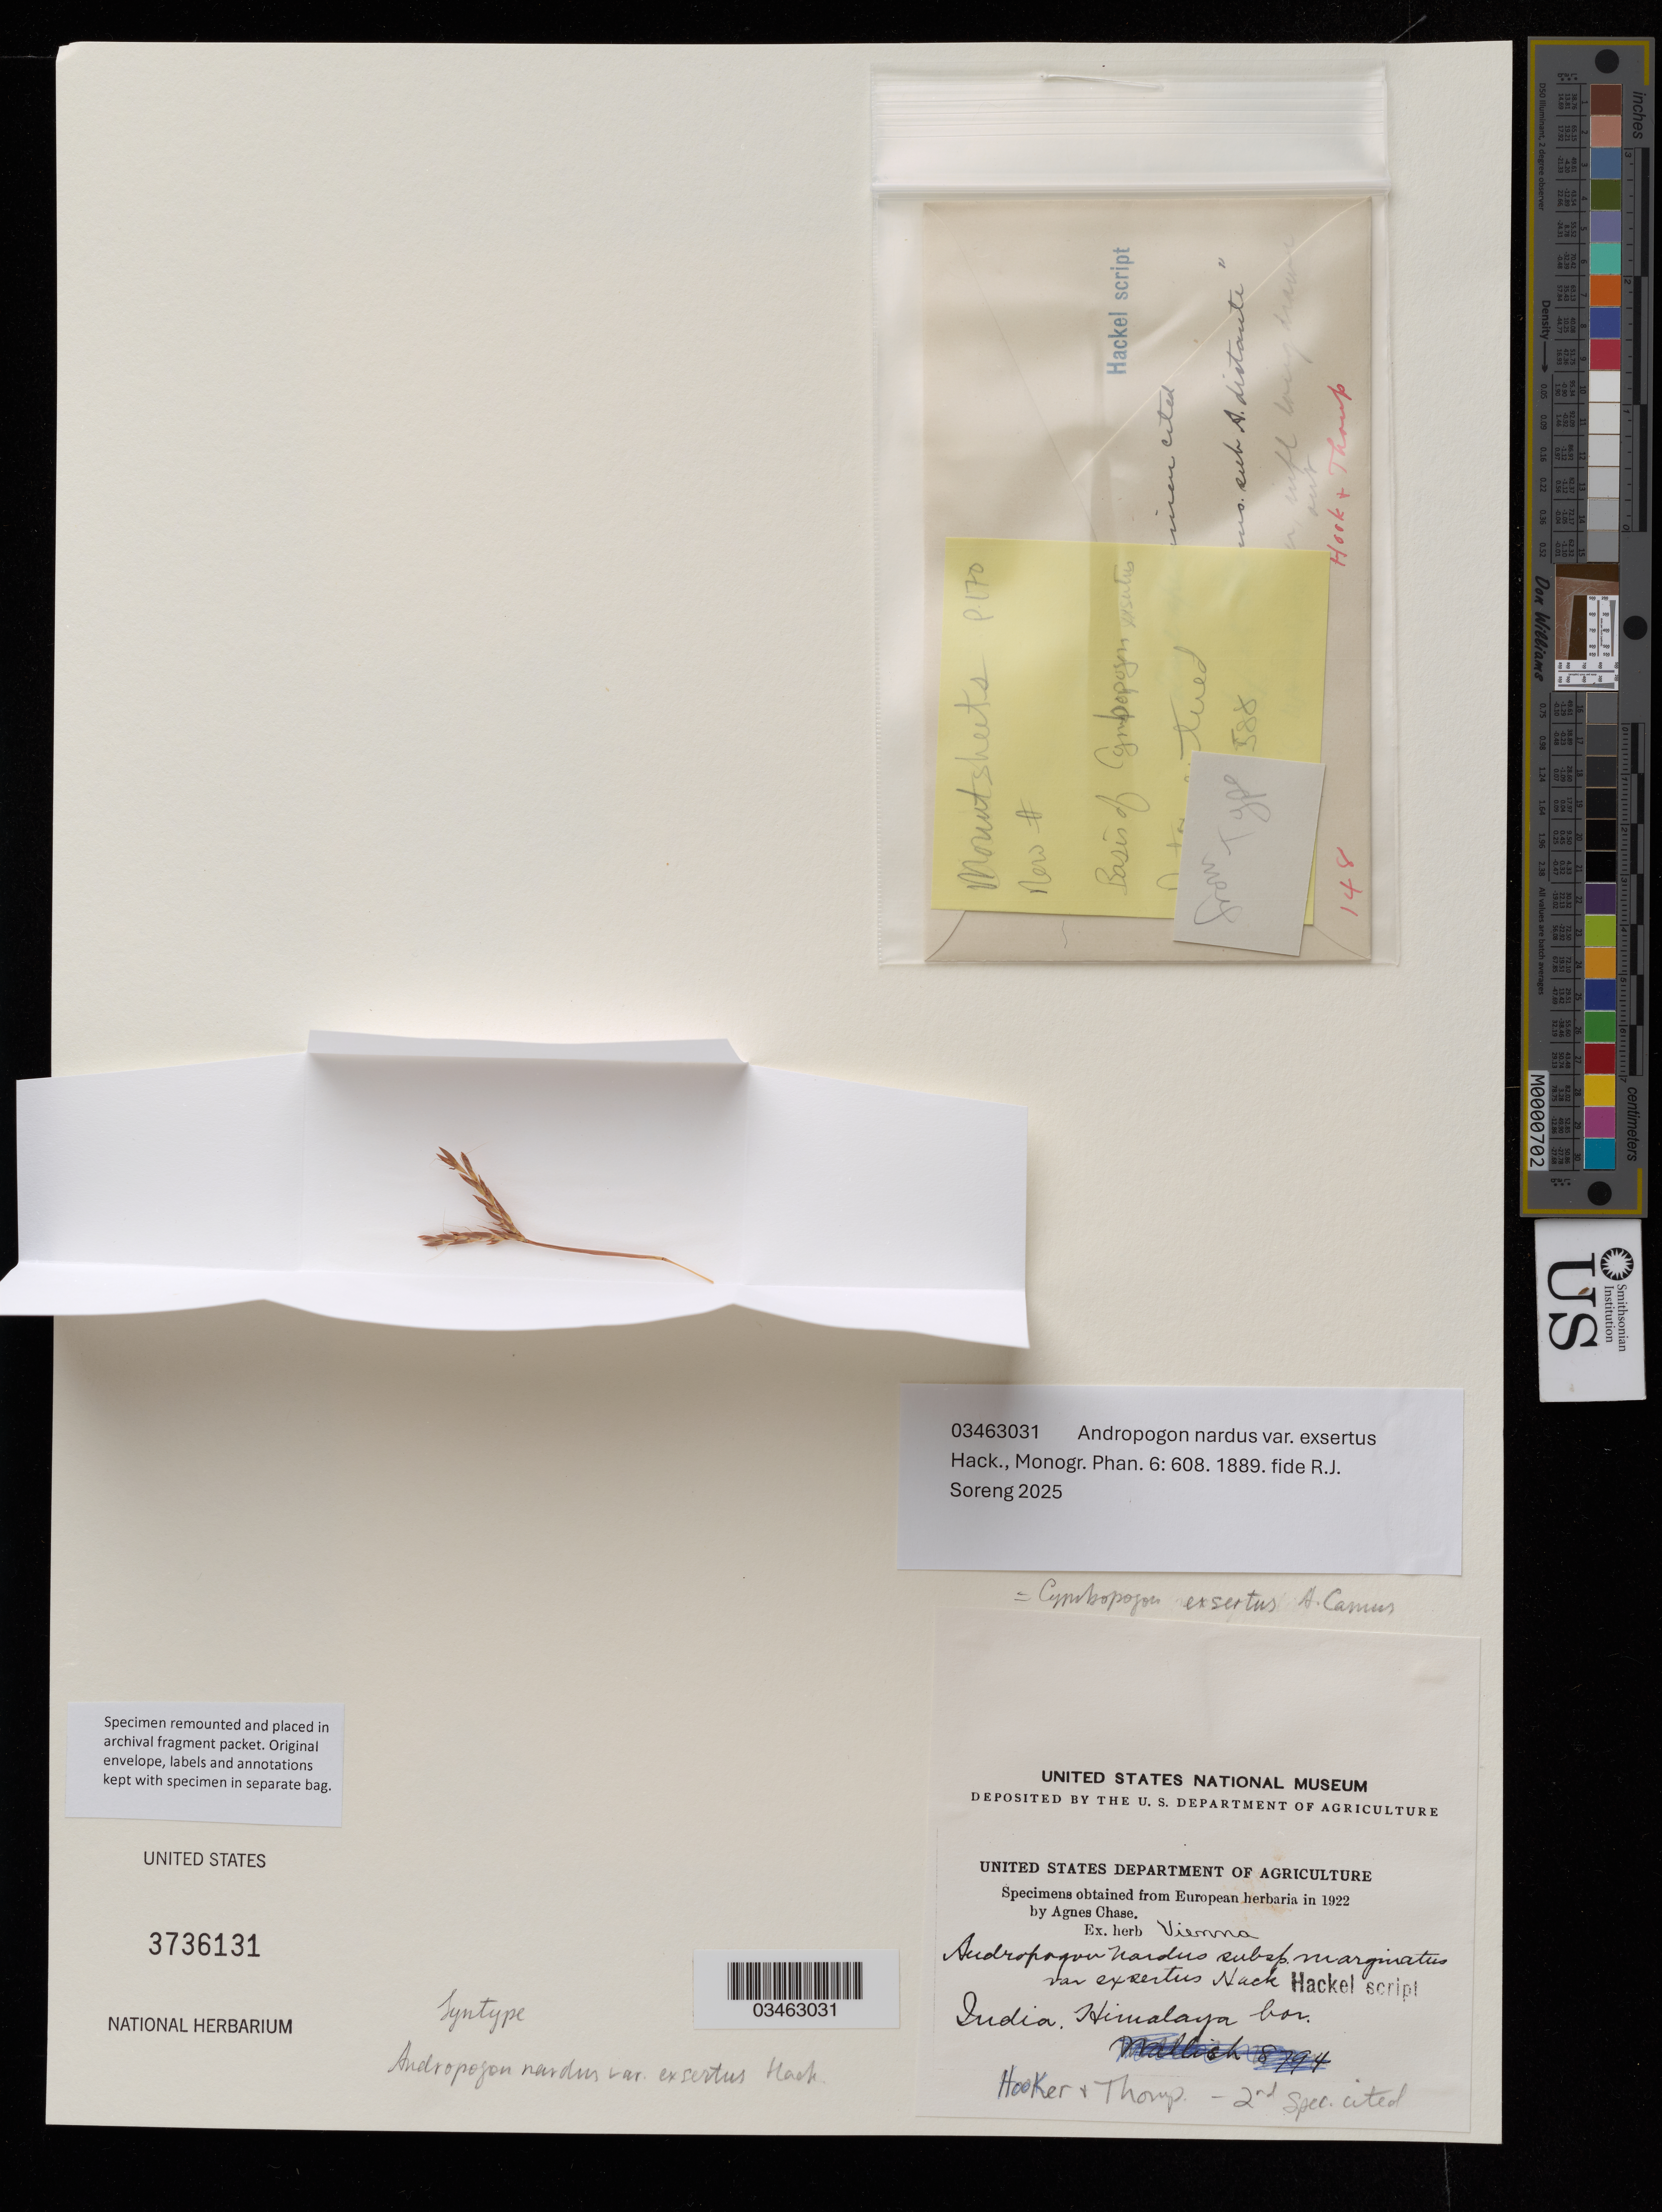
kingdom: Plantae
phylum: Tracheophyta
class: Liliopsida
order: Poales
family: Poaceae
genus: Andropogon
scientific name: Andropogon nardus var. exsertus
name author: Hack.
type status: Syntype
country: India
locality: India. Himalaya bor.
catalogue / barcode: US 3736131